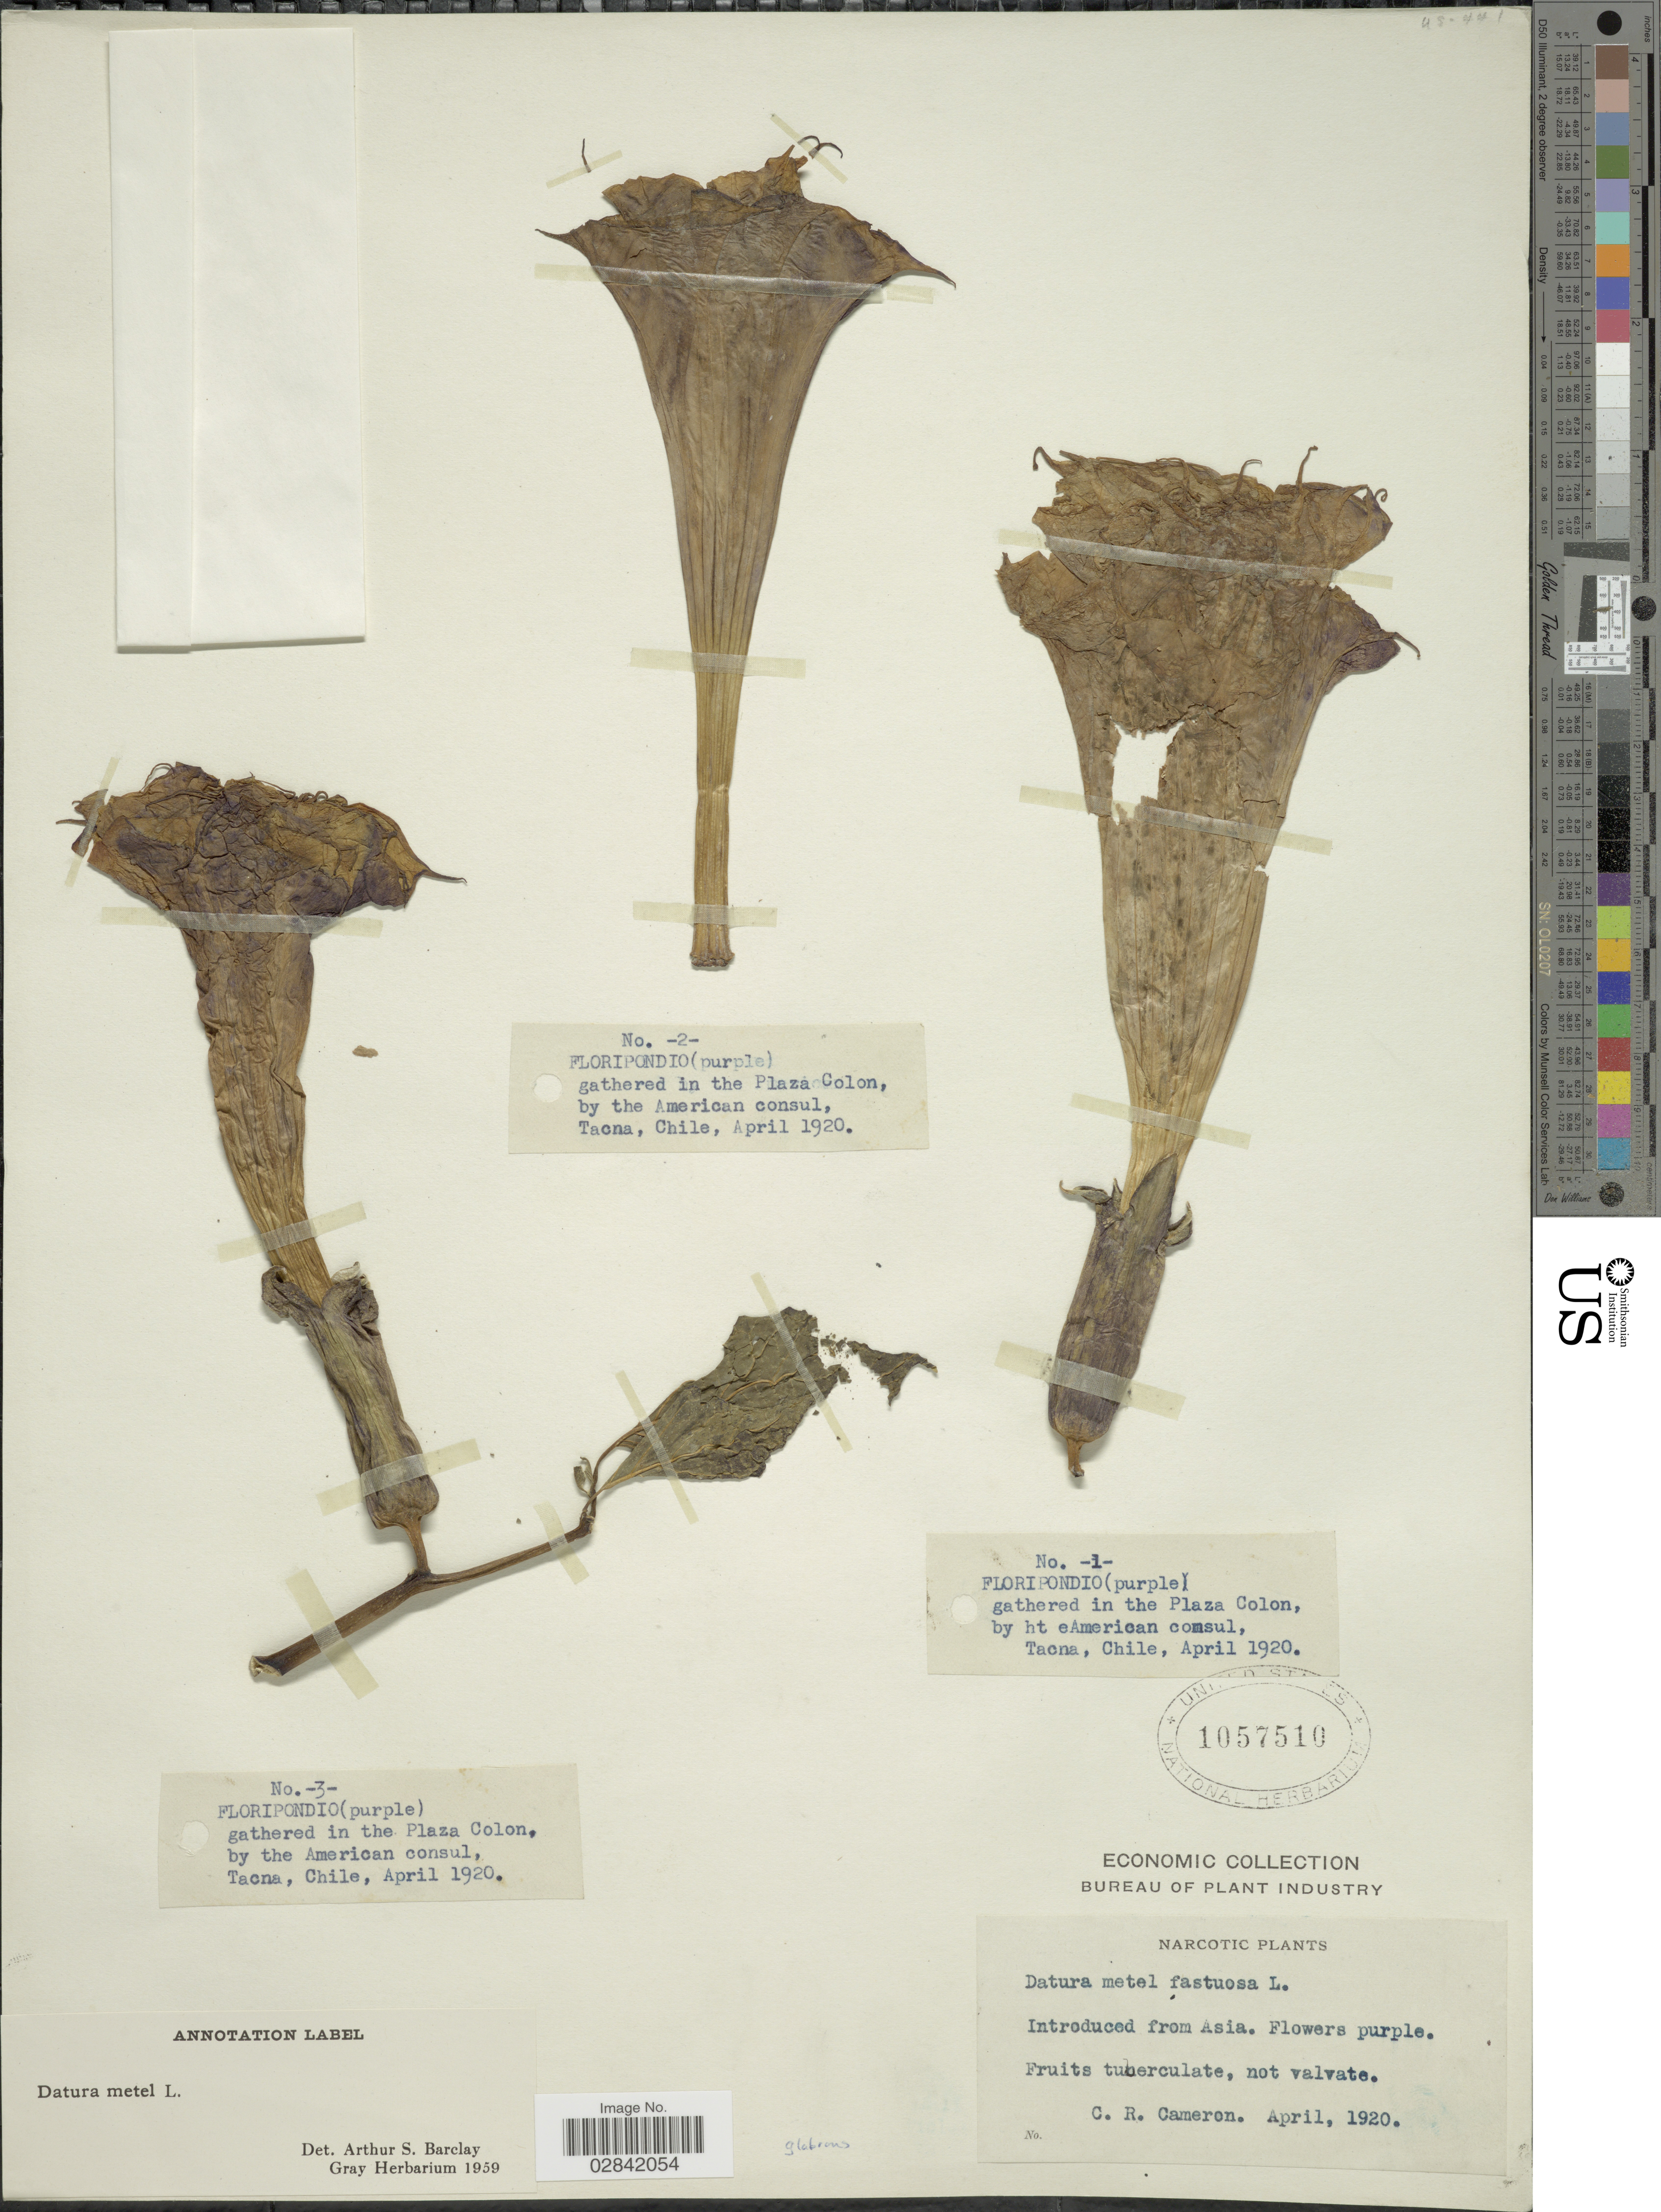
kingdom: Plantae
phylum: Tracheophyta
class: Magnoliopsida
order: Solanales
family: Solanaceae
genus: Datura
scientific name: Datura metel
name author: L.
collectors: C. Cameron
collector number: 1/2/3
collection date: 1920-04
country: Peru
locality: The Plaza Colon. Tacna, Chile.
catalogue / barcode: US 1057510